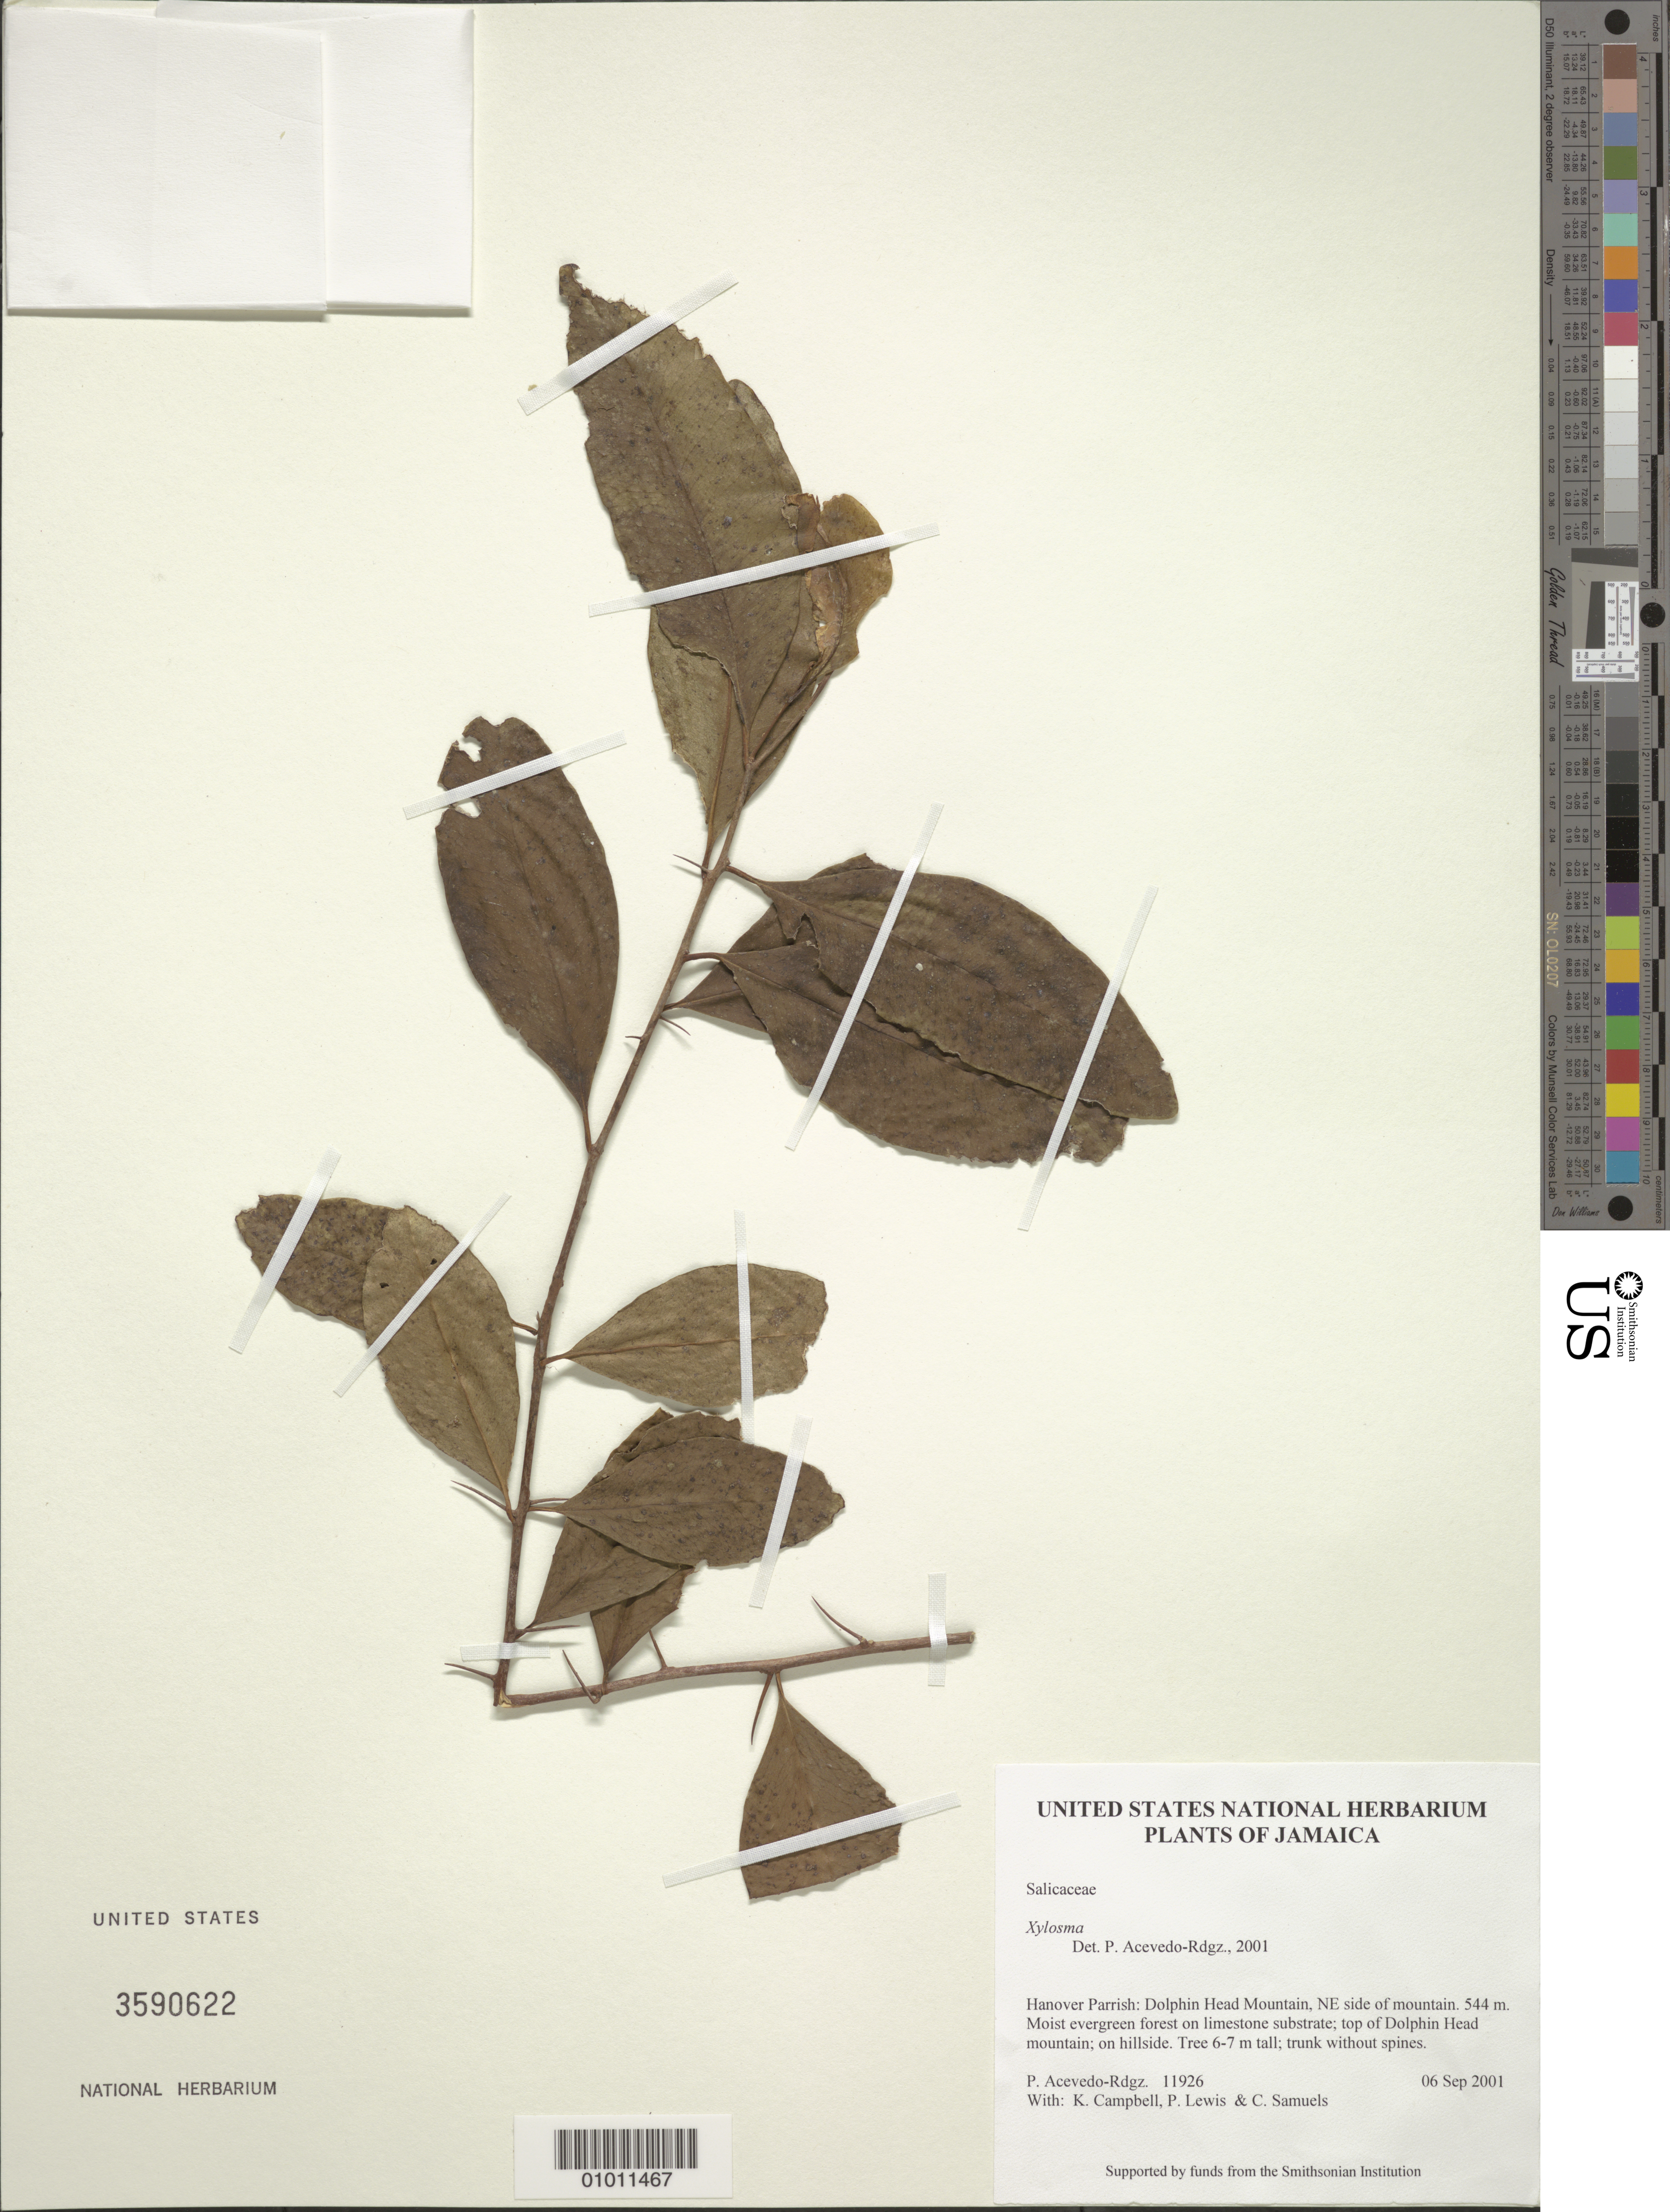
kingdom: Plantae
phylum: Tracheophyta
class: Magnoliopsida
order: Malpighiales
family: Salicaceae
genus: Xylosma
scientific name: Xylosma sp.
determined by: Acevedo-Rodríguez, P., (BOT), Smithsonian Institution - National Museum of Natural History (UNITED STATES)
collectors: P. Acevedo-Rodr., K. Campbell, P. Lewis & C. Samuels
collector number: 11926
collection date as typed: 06 Sep 2001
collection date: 2001-09-06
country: Jamaica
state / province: Hanover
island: Jamaica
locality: Hanover Parrish: Dolphin Head Mountain, NE side of mountain.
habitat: Moist evergreen forest on limestone substrate; top of Dolphin Head mountain; on hillside.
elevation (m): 544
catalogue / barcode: US 3590622